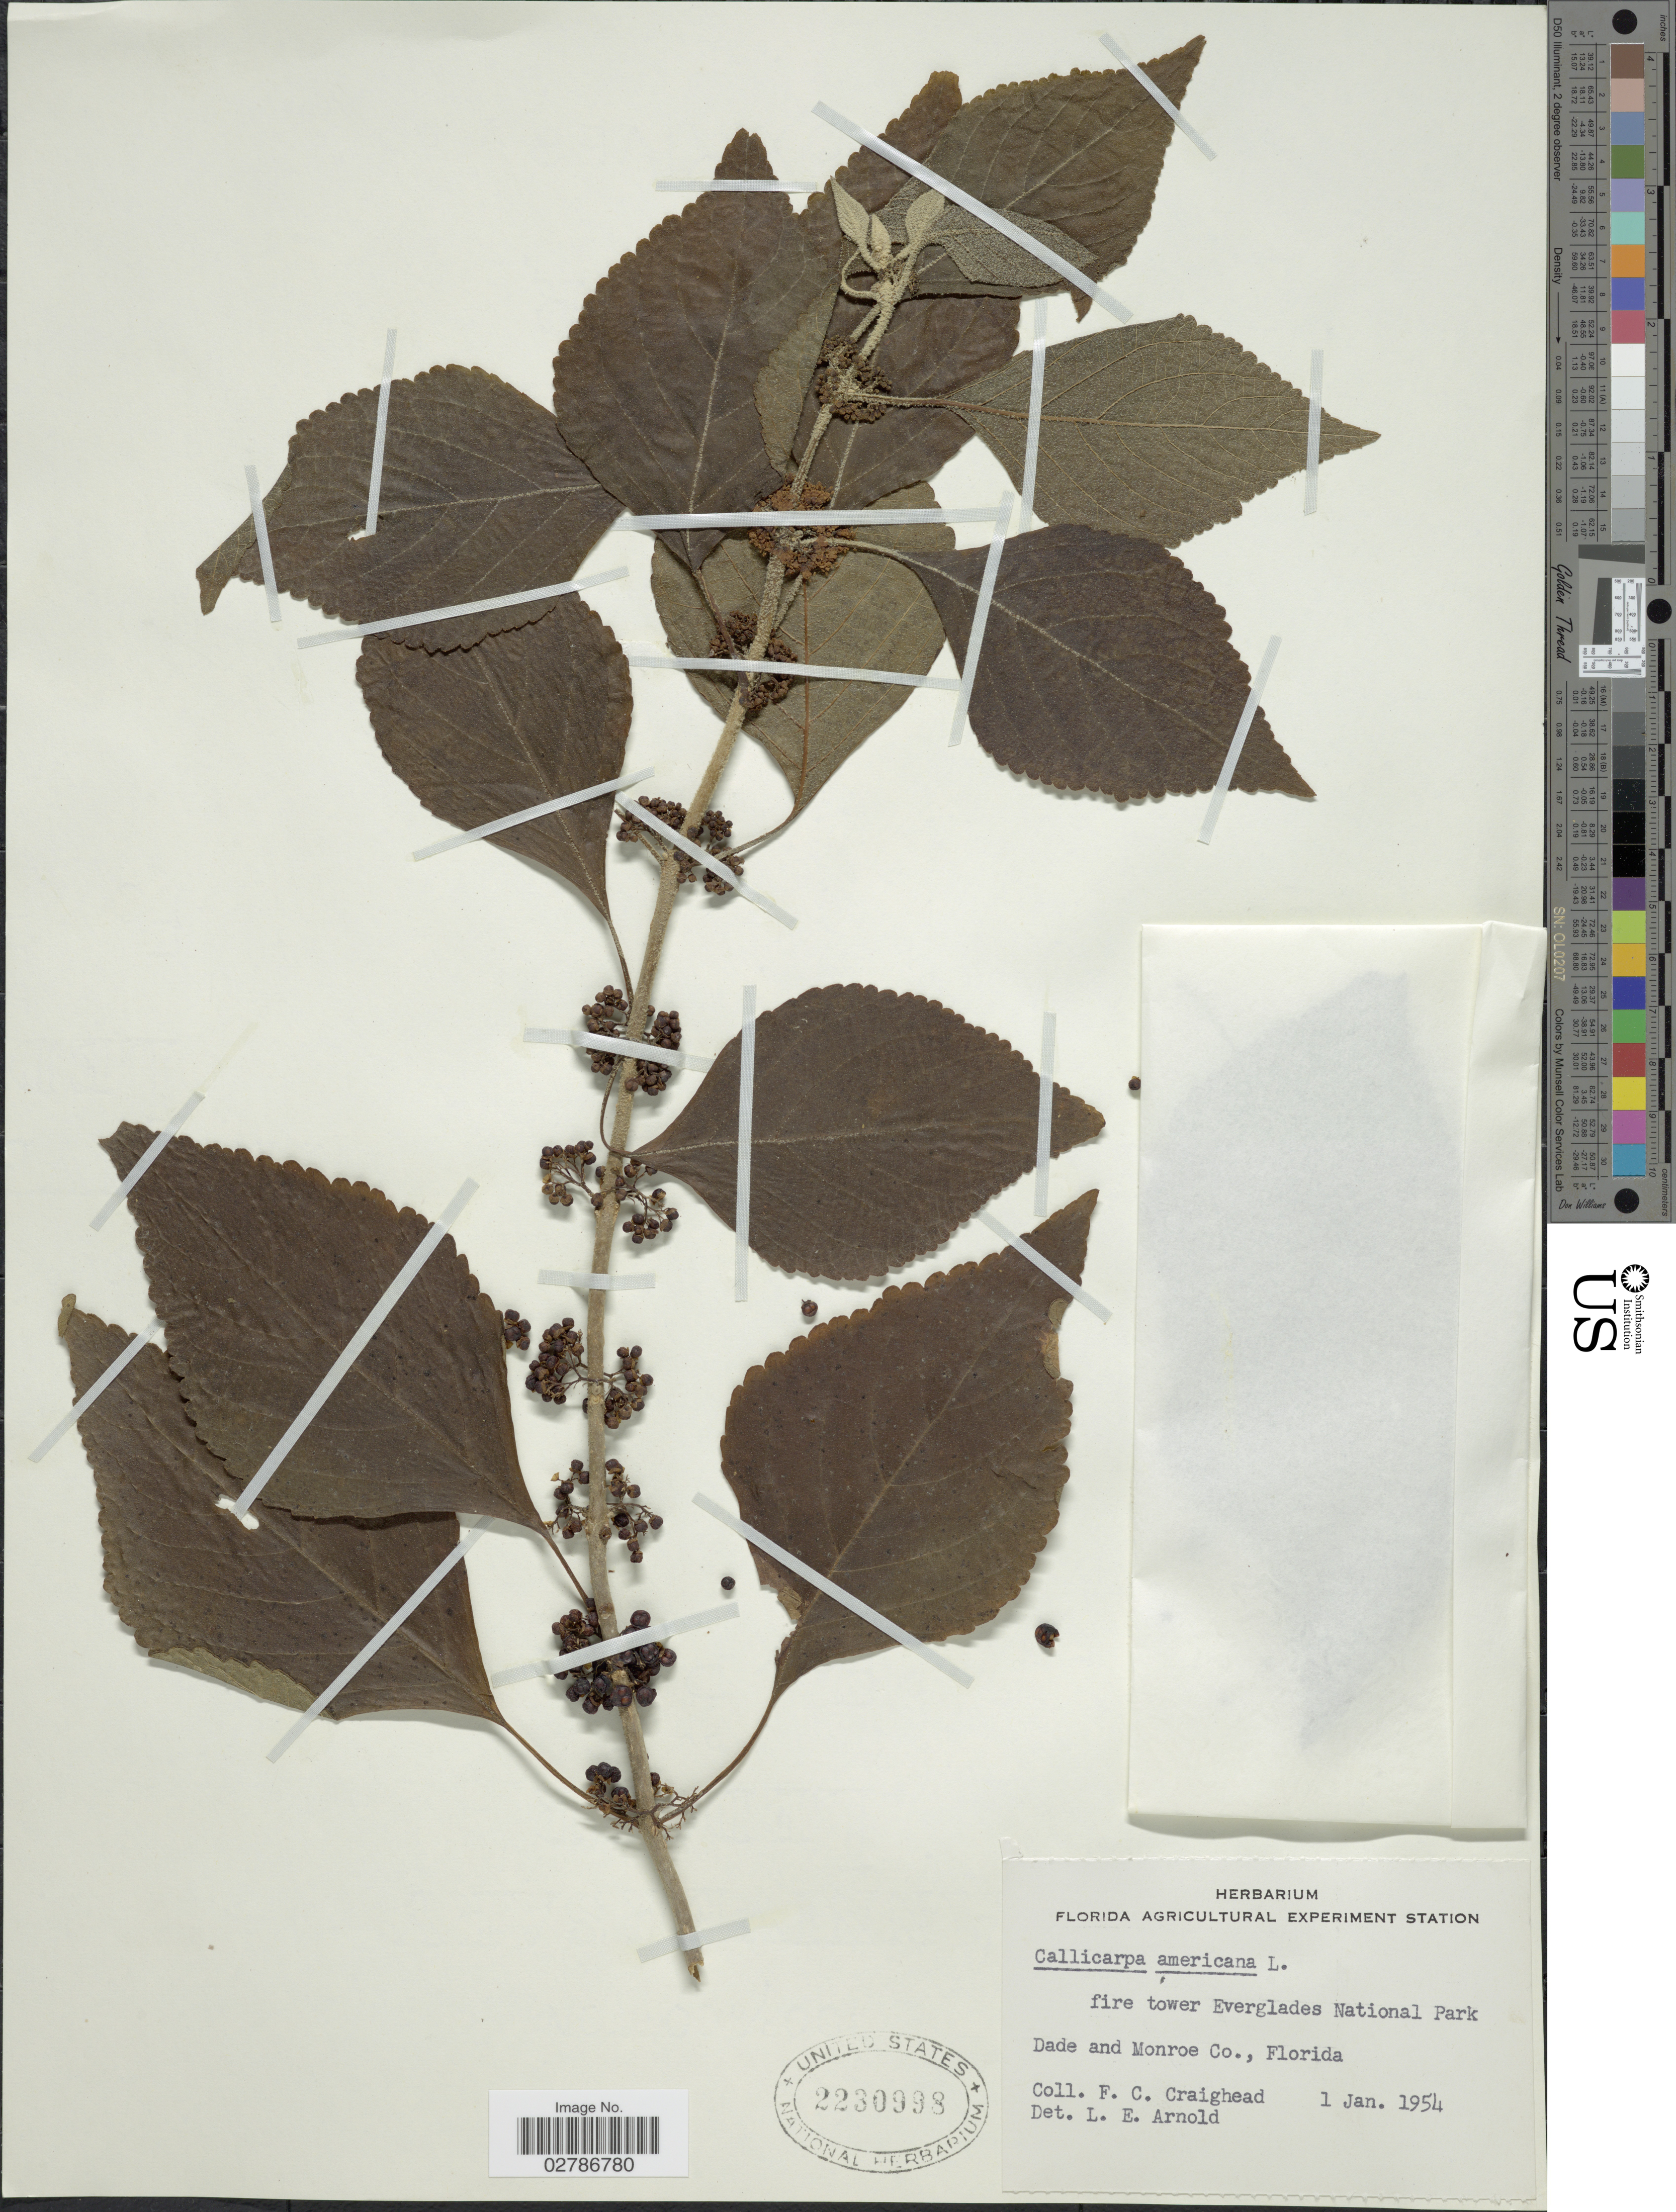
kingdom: Plantae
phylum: Tracheophyta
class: Magnoliopsida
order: Lamiales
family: Lamiaceae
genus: Callicarpa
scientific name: Callicarpa americana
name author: L.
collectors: F. Craighead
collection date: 1954-01-01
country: United States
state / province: Florida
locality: Dade and Monroe Co.,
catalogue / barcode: US 2230998